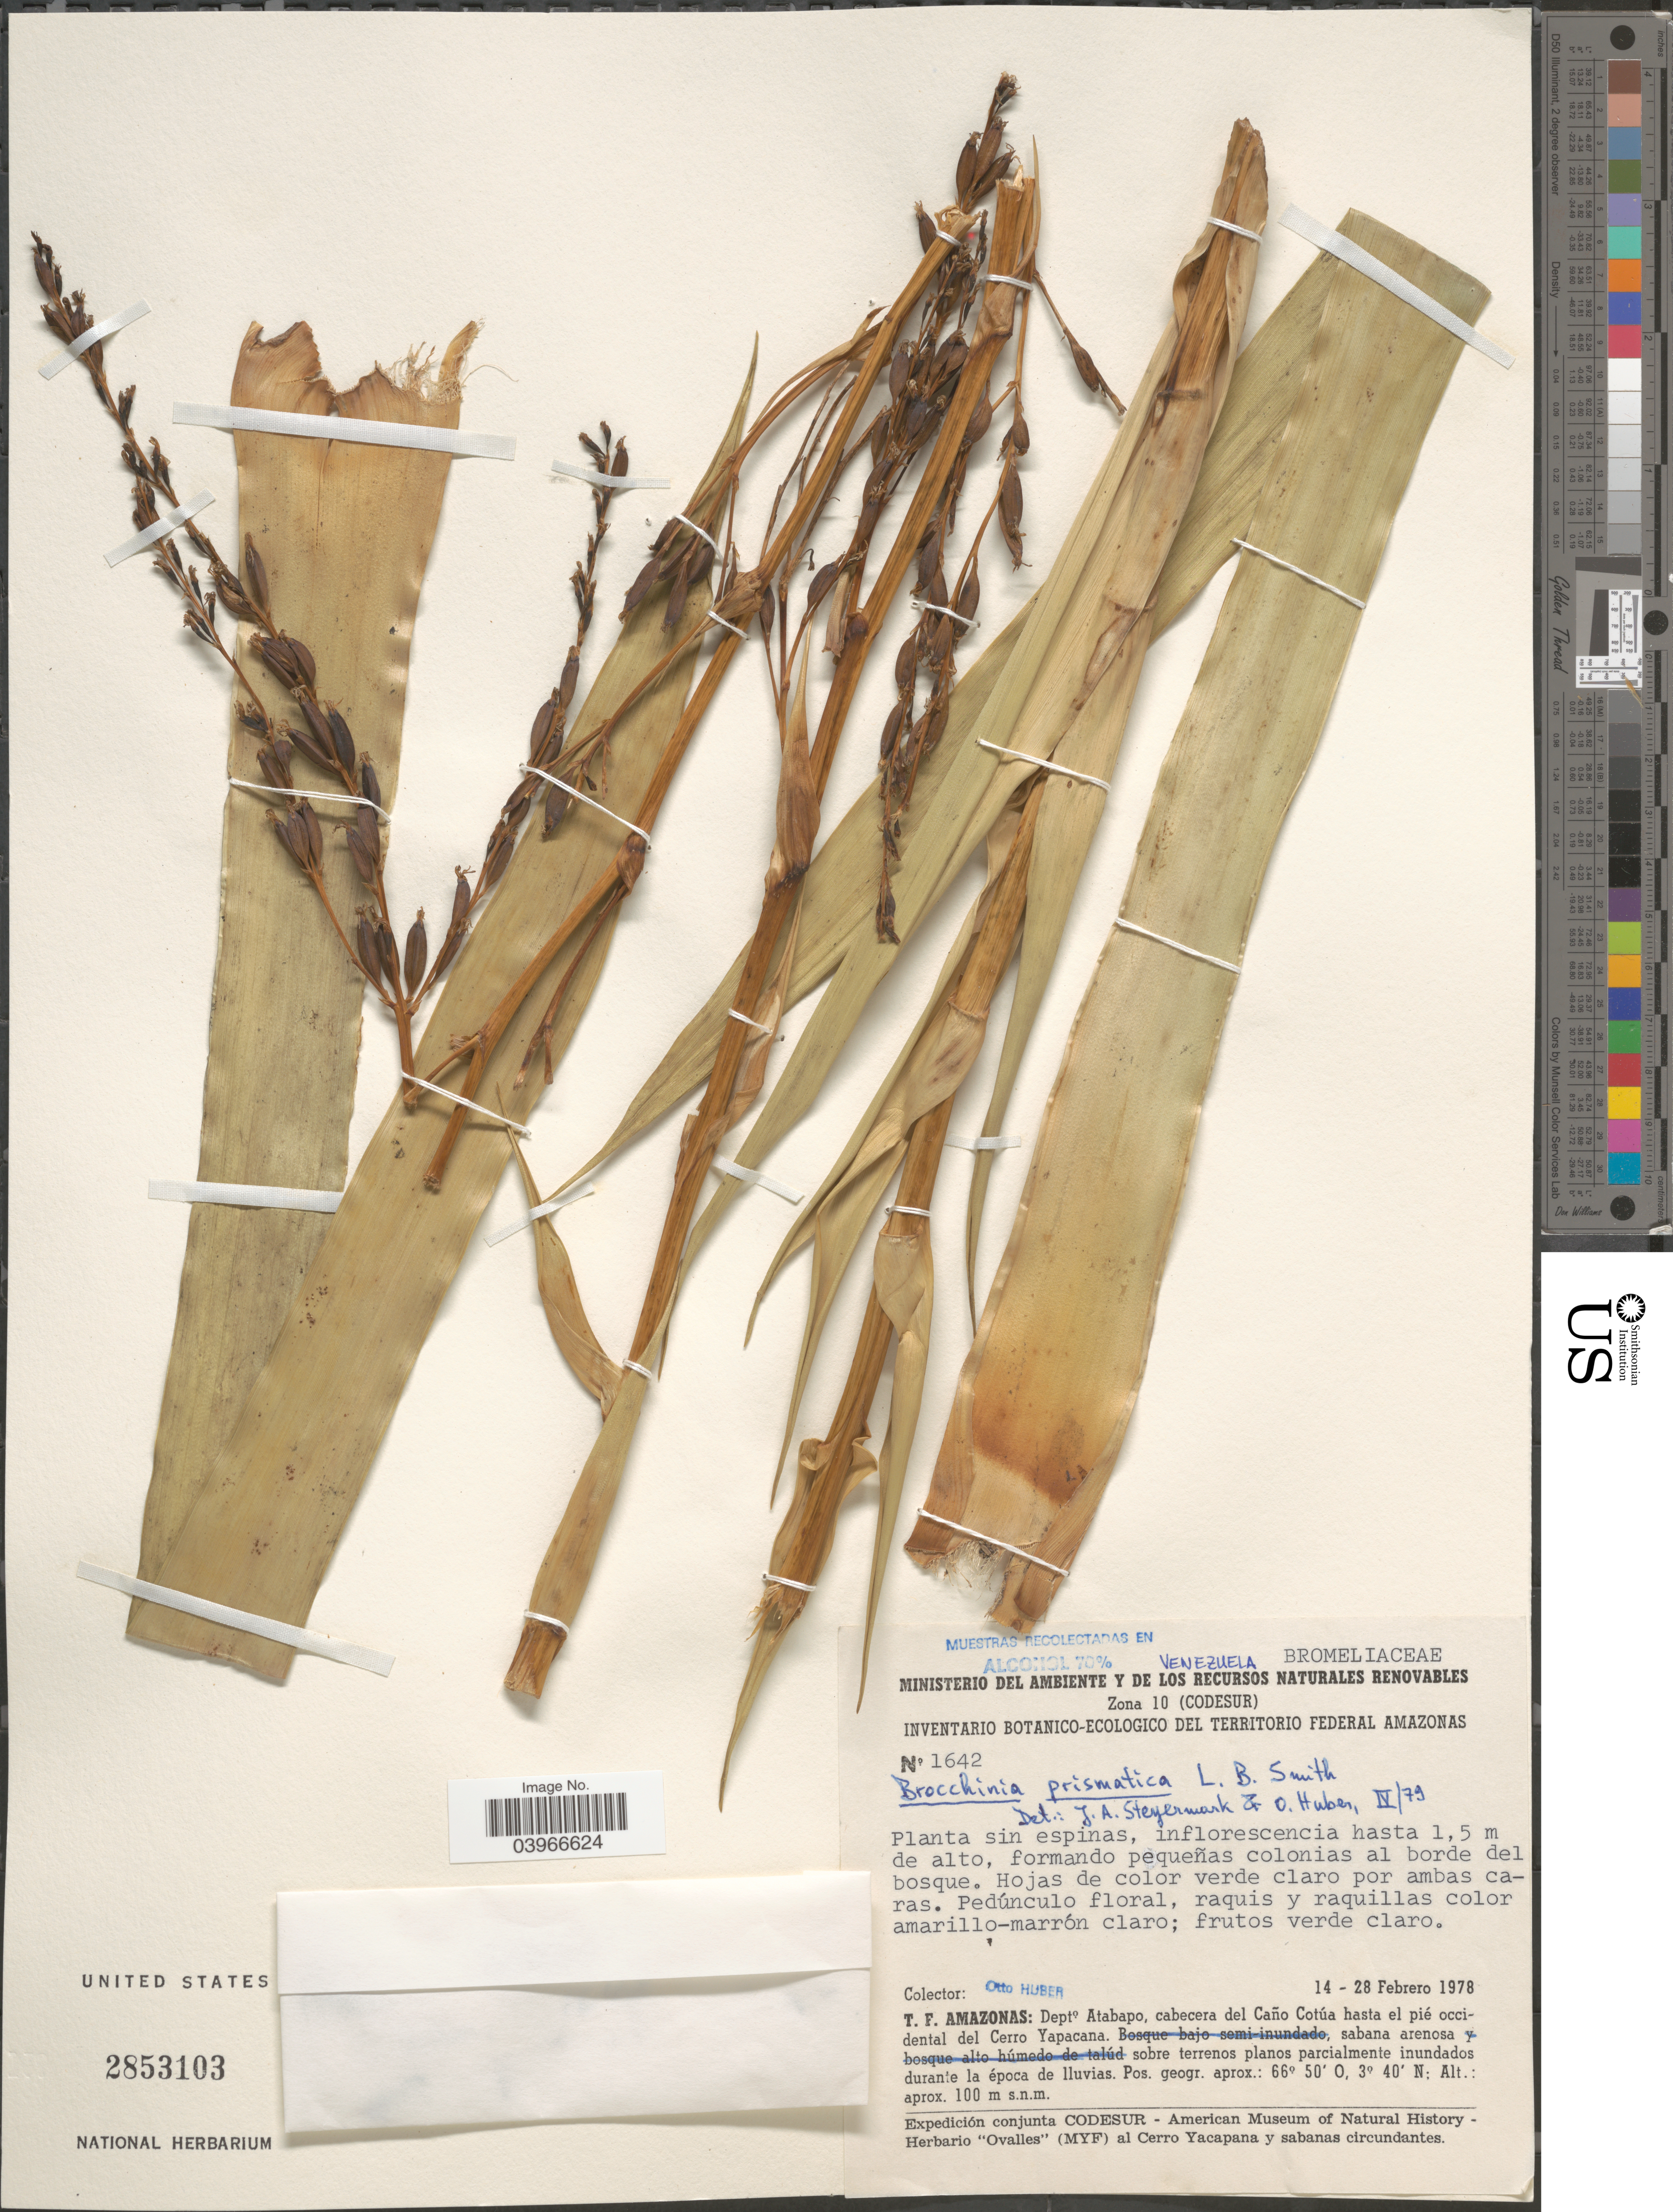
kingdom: Plantae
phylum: Tracheophyta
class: Liliopsida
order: Poales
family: Bromeliaceae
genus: Brocchinia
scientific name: Brocchinia prismatica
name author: L.B. Sm.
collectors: O. Huber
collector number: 1642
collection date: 1978-02-14/1978-02-28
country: Venezuela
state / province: Amazonas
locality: T.F. Amazonas: Depto. Atabapo, cabecera del Caño Cotúa hasta el pié occidental del Cerro Yapacana.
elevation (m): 100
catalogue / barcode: US 2853103